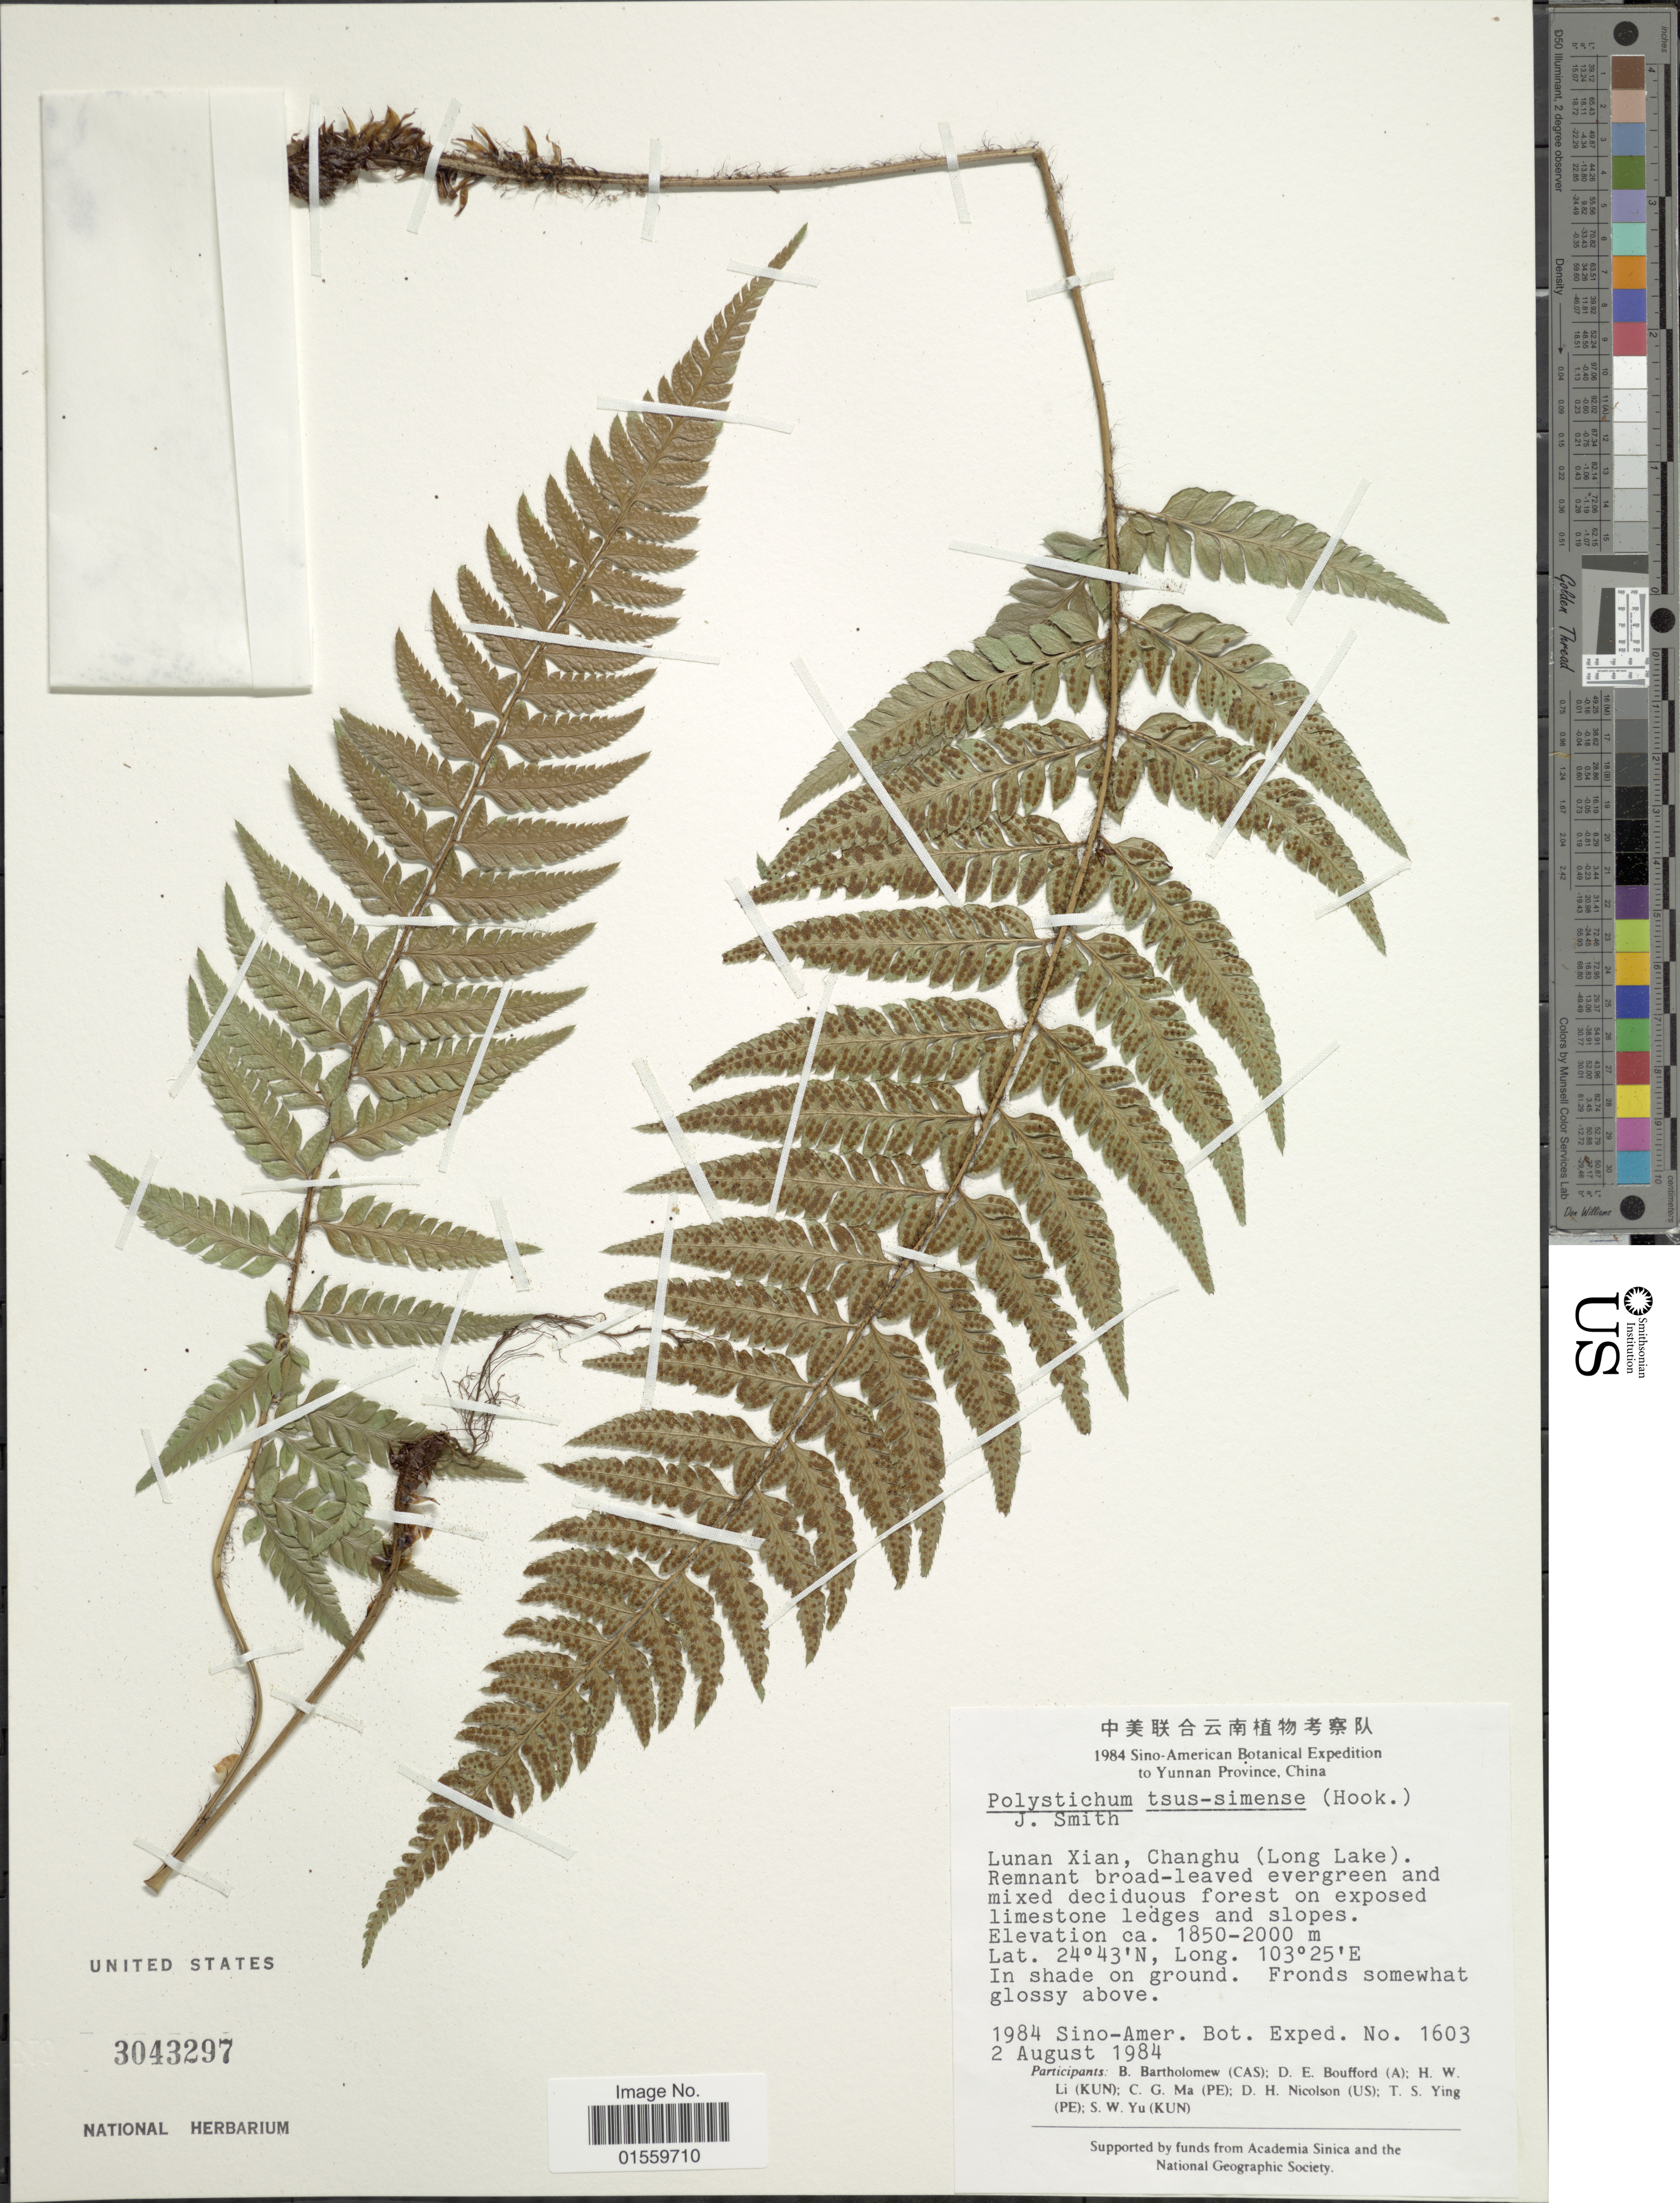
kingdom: Plantae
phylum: Tracheophyta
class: Polypodiopsida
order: Polypodiales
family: Dryopteridaceae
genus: Polystichum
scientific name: Polystichum tsus-simense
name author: (Hook.) J. Sm.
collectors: Sino-Amer. Bot. Exped. 1984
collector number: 1603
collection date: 1984-08-02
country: China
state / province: Yunnan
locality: Yunnan Province, China, Lunan Xian, Changhu ( Long lake) , Remnant broad-leaved evergreen and mixes deciduous forest on exposed limestone ledges and slopes.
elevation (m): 1850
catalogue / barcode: US 3043297